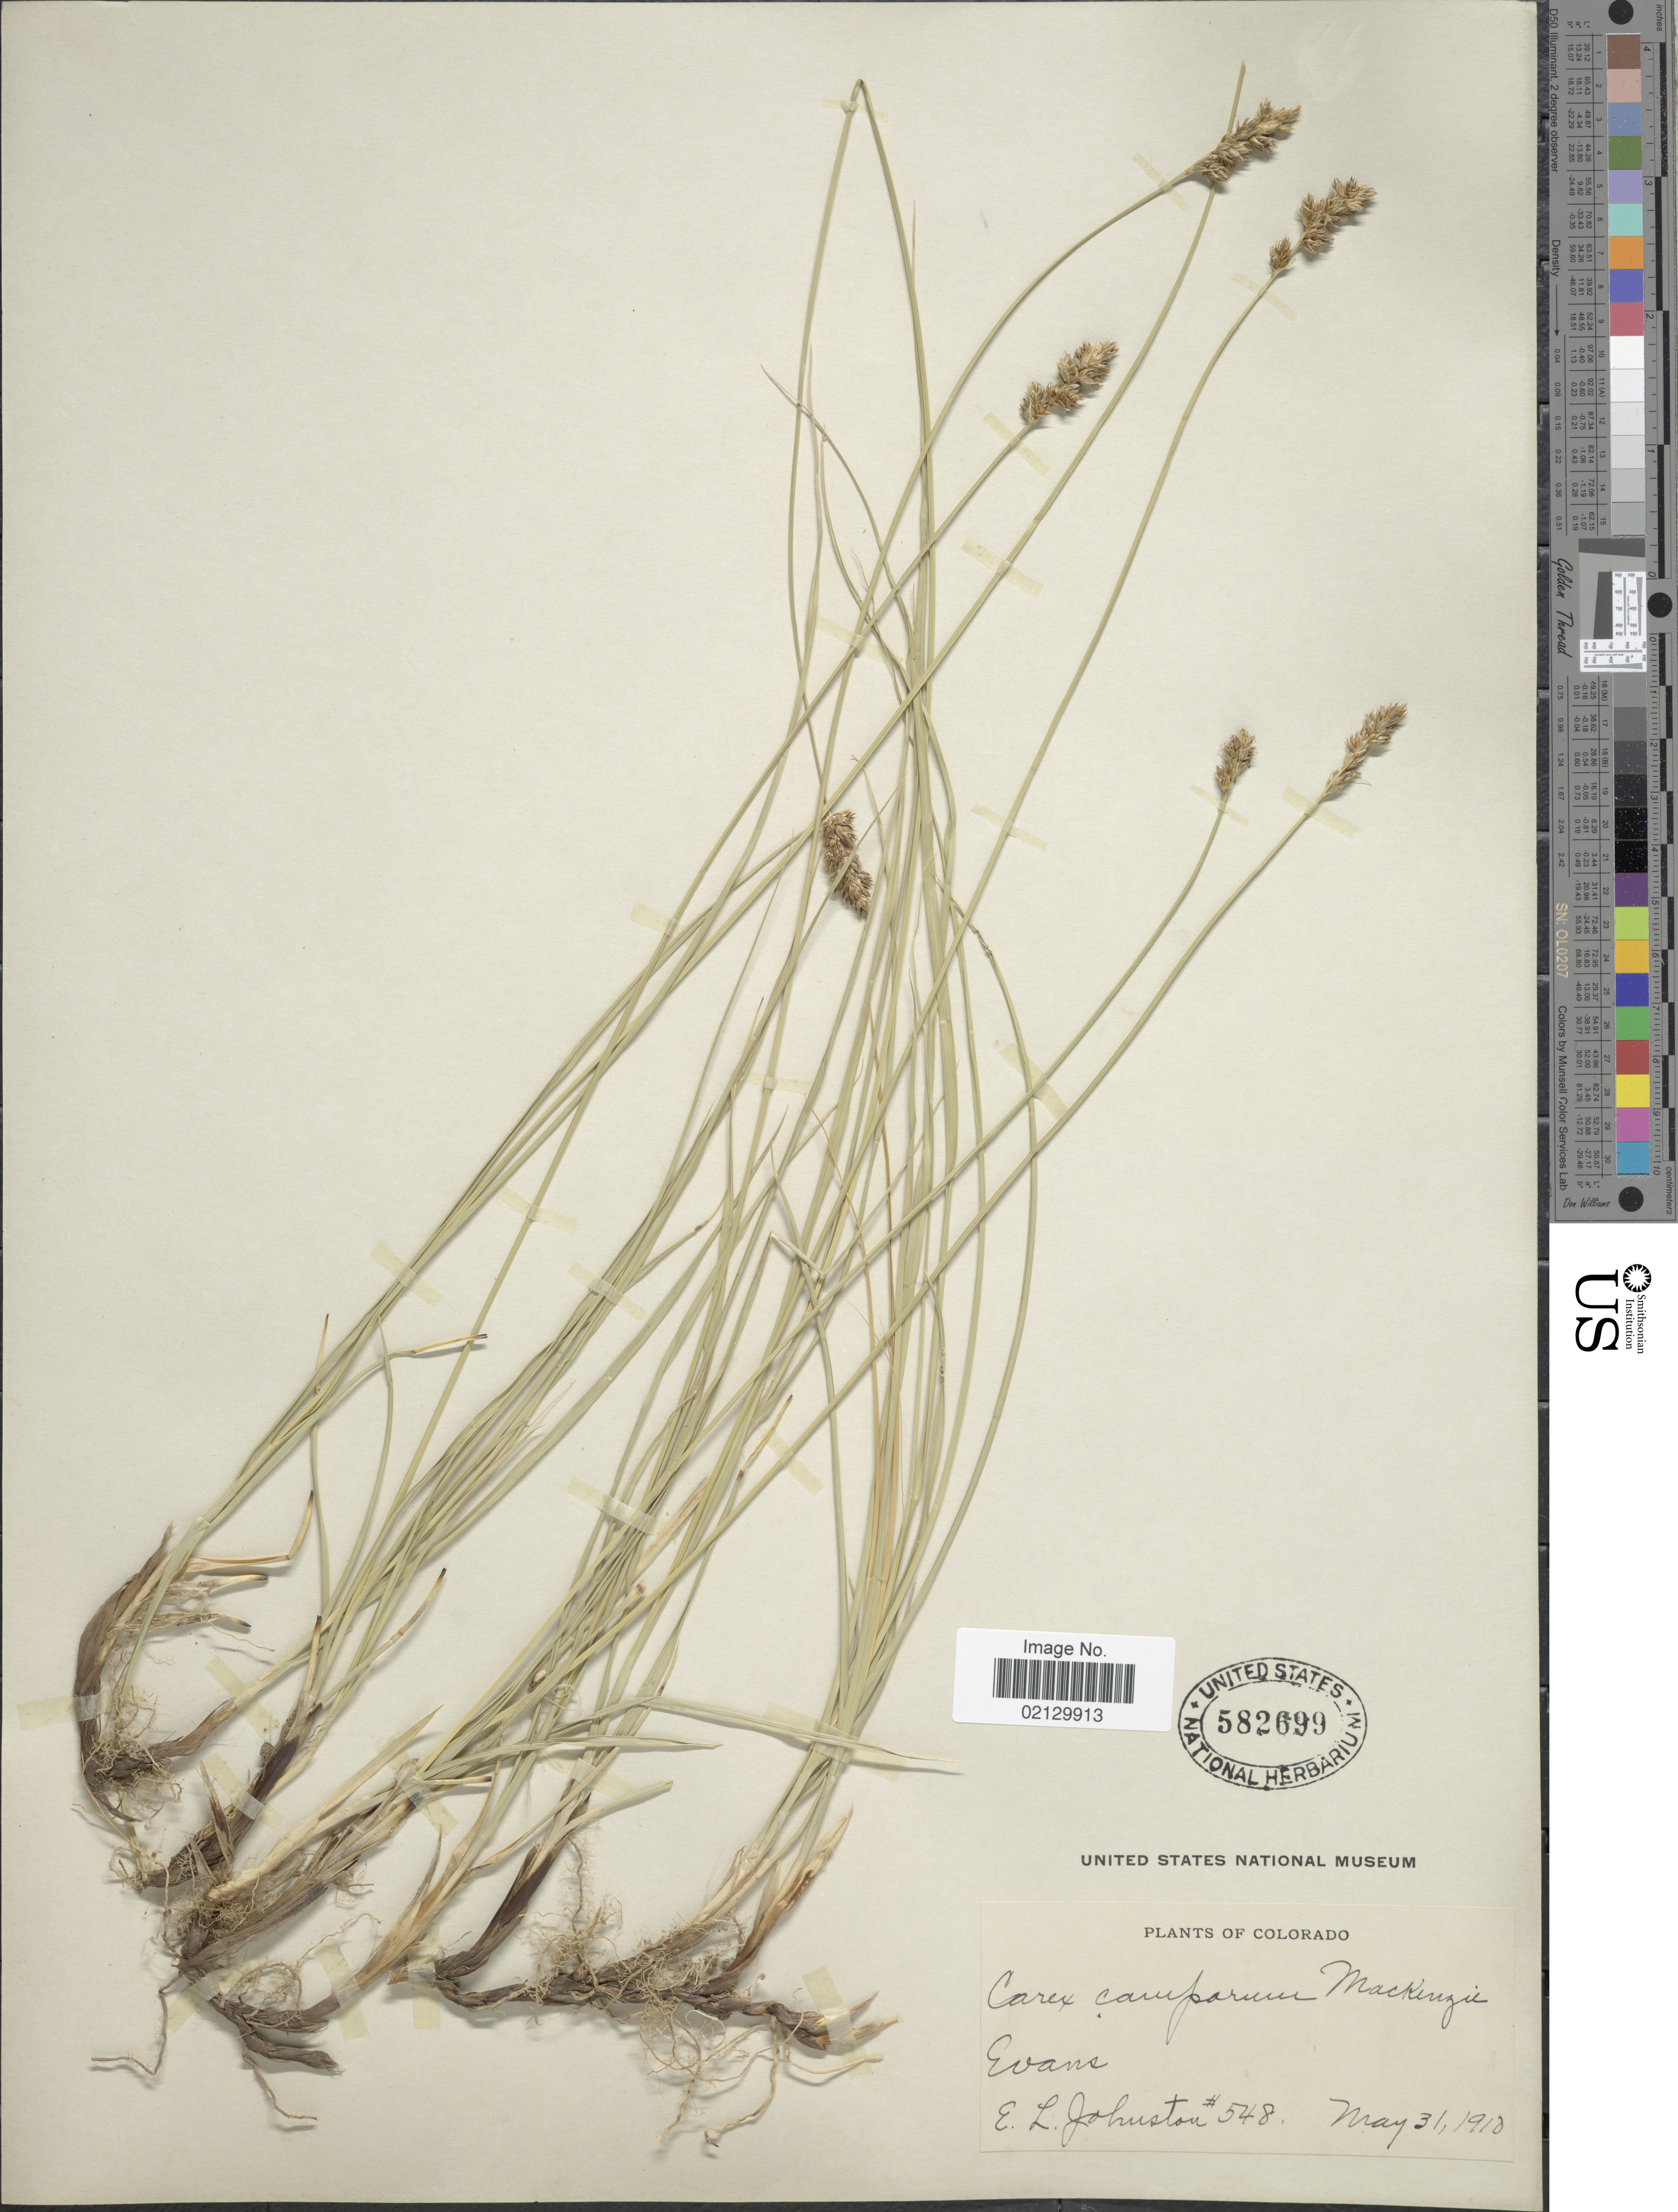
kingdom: Plantae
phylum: Tracheophyta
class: Liliopsida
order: Poales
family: Cyperaceae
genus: Carex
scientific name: Carex praegracilis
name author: W. Boott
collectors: E. L. Johnston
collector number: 548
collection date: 1910-05-31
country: United States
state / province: Colorado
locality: Colorado. Evans.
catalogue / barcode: US 582699